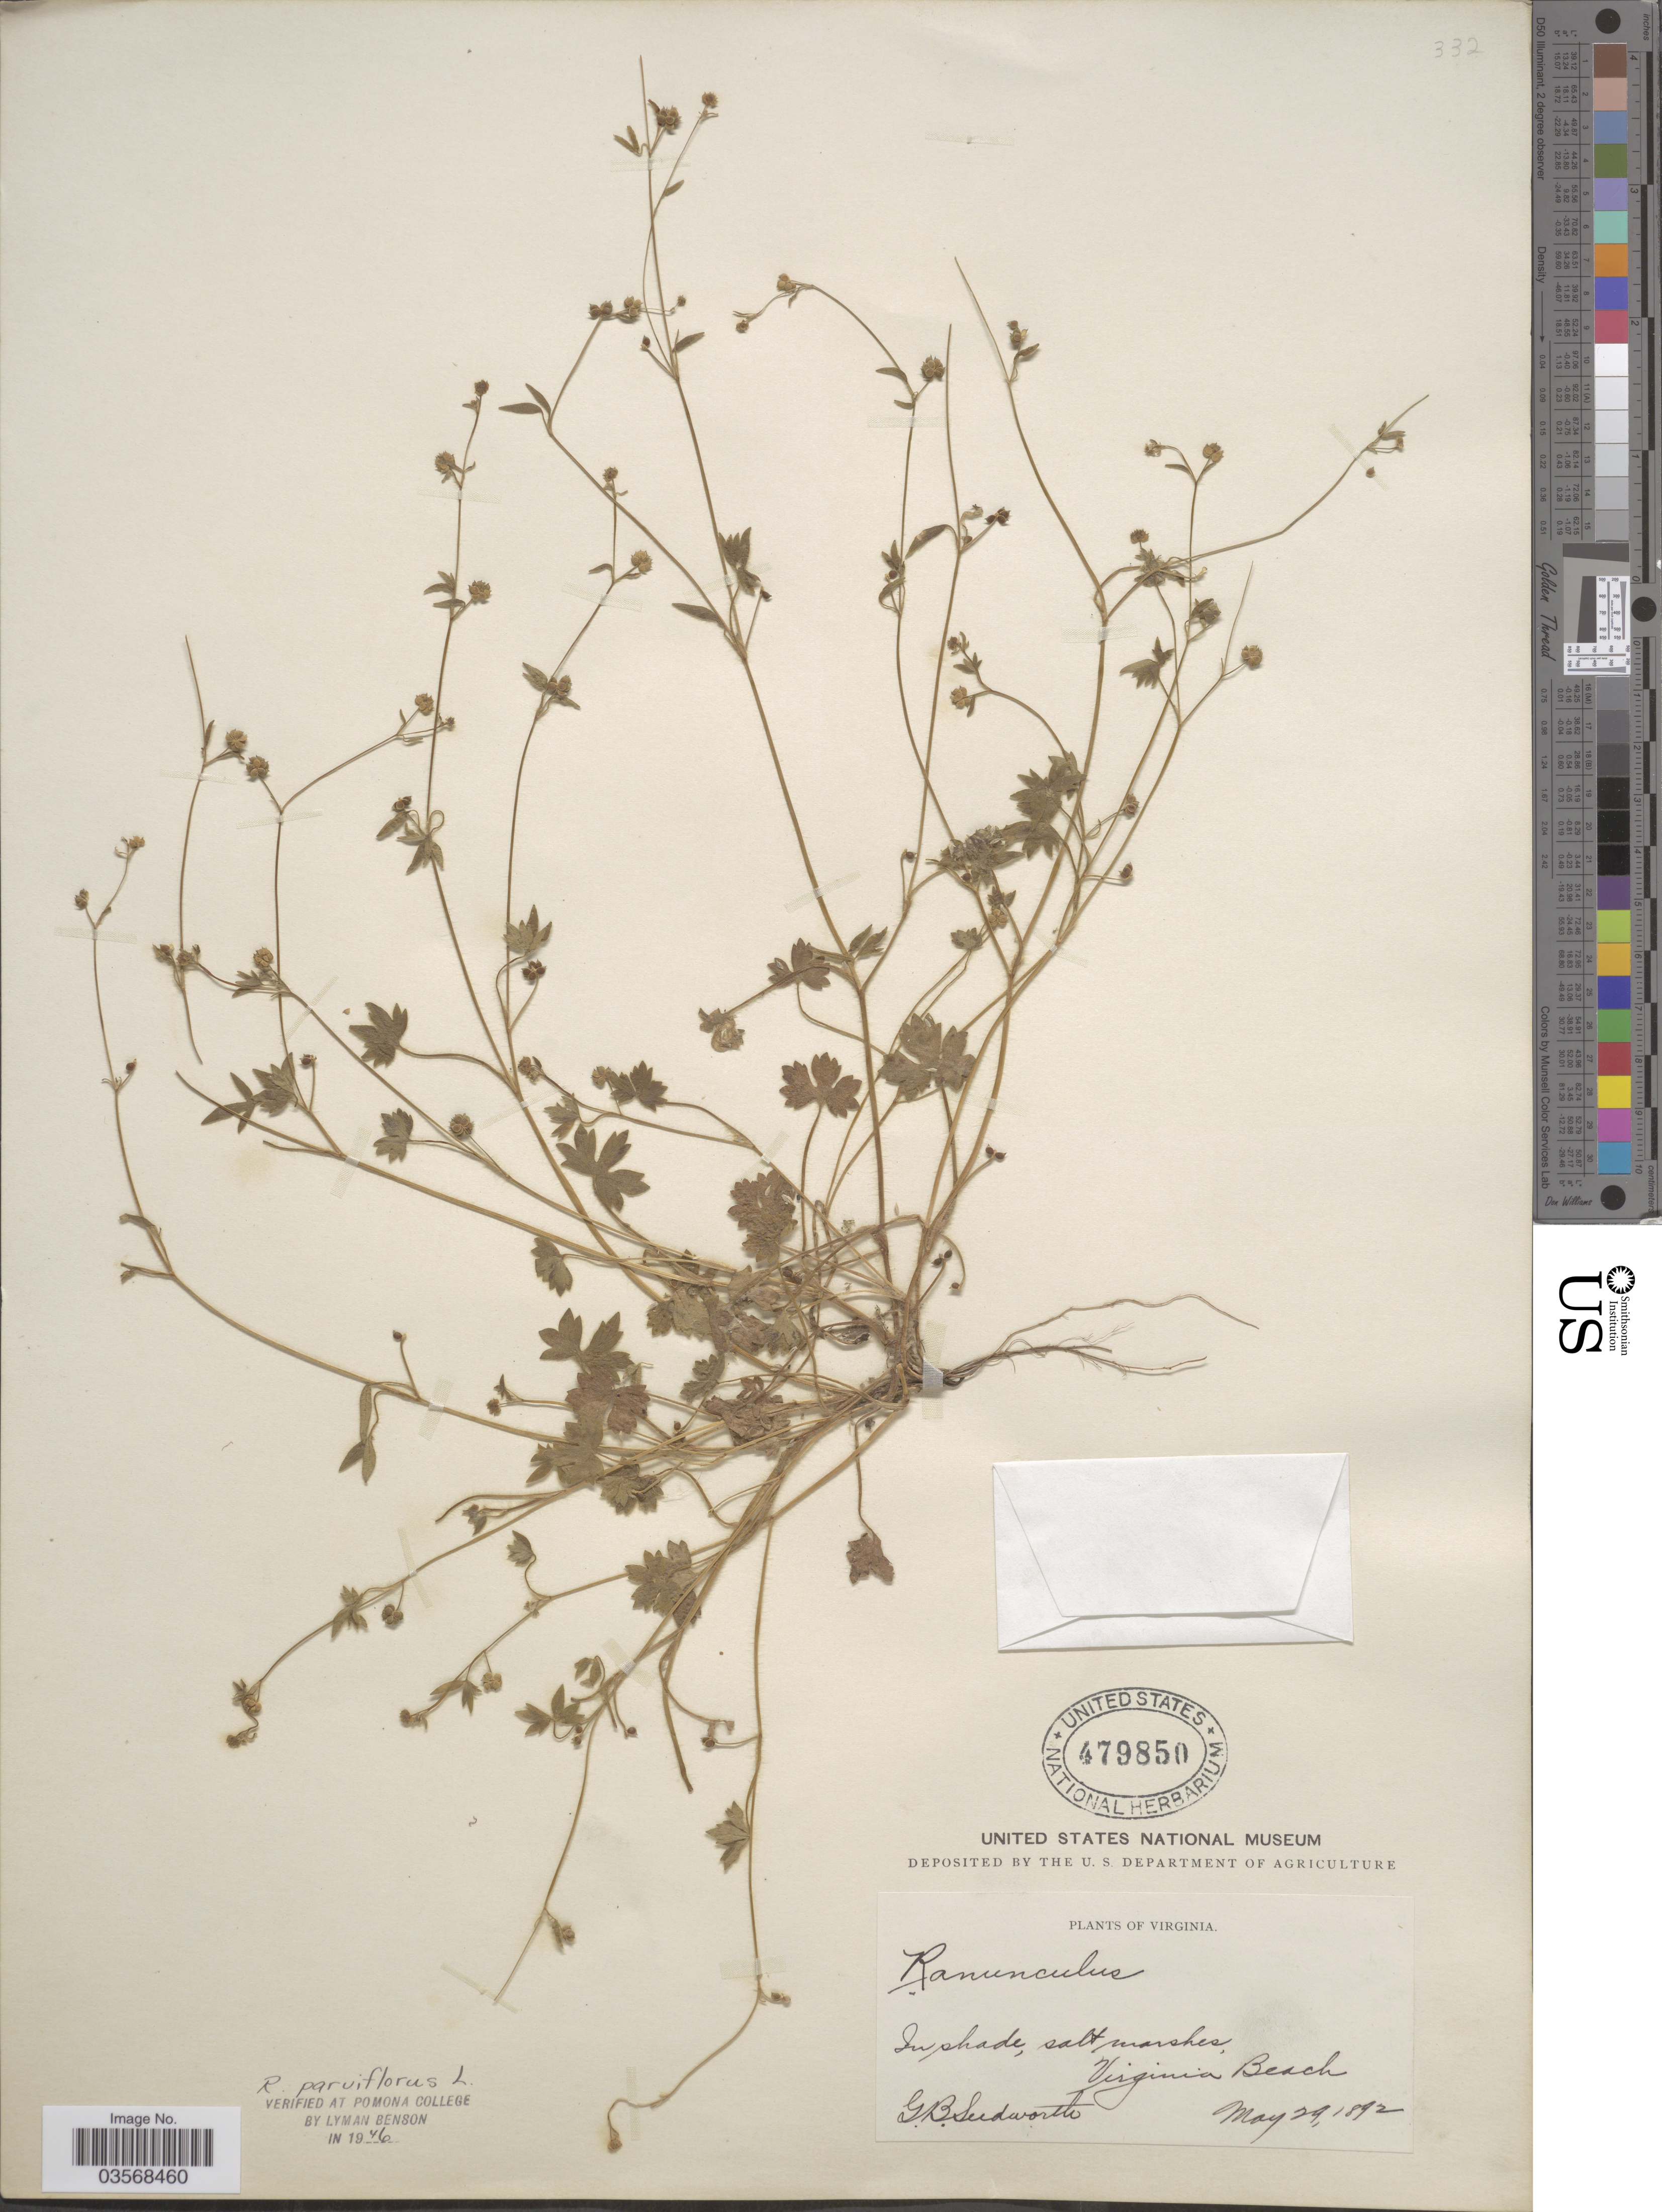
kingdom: Plantae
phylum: Tracheophyta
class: Magnoliopsida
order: Ranunculales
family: Ranunculaceae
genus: Ranunculus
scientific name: Ranunculus parviflorus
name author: L.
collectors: G. B. Sudworth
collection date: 1892-05-29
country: United States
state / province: Virginia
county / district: City of Virginia Beach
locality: Virginia Beach.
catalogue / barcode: US 479850